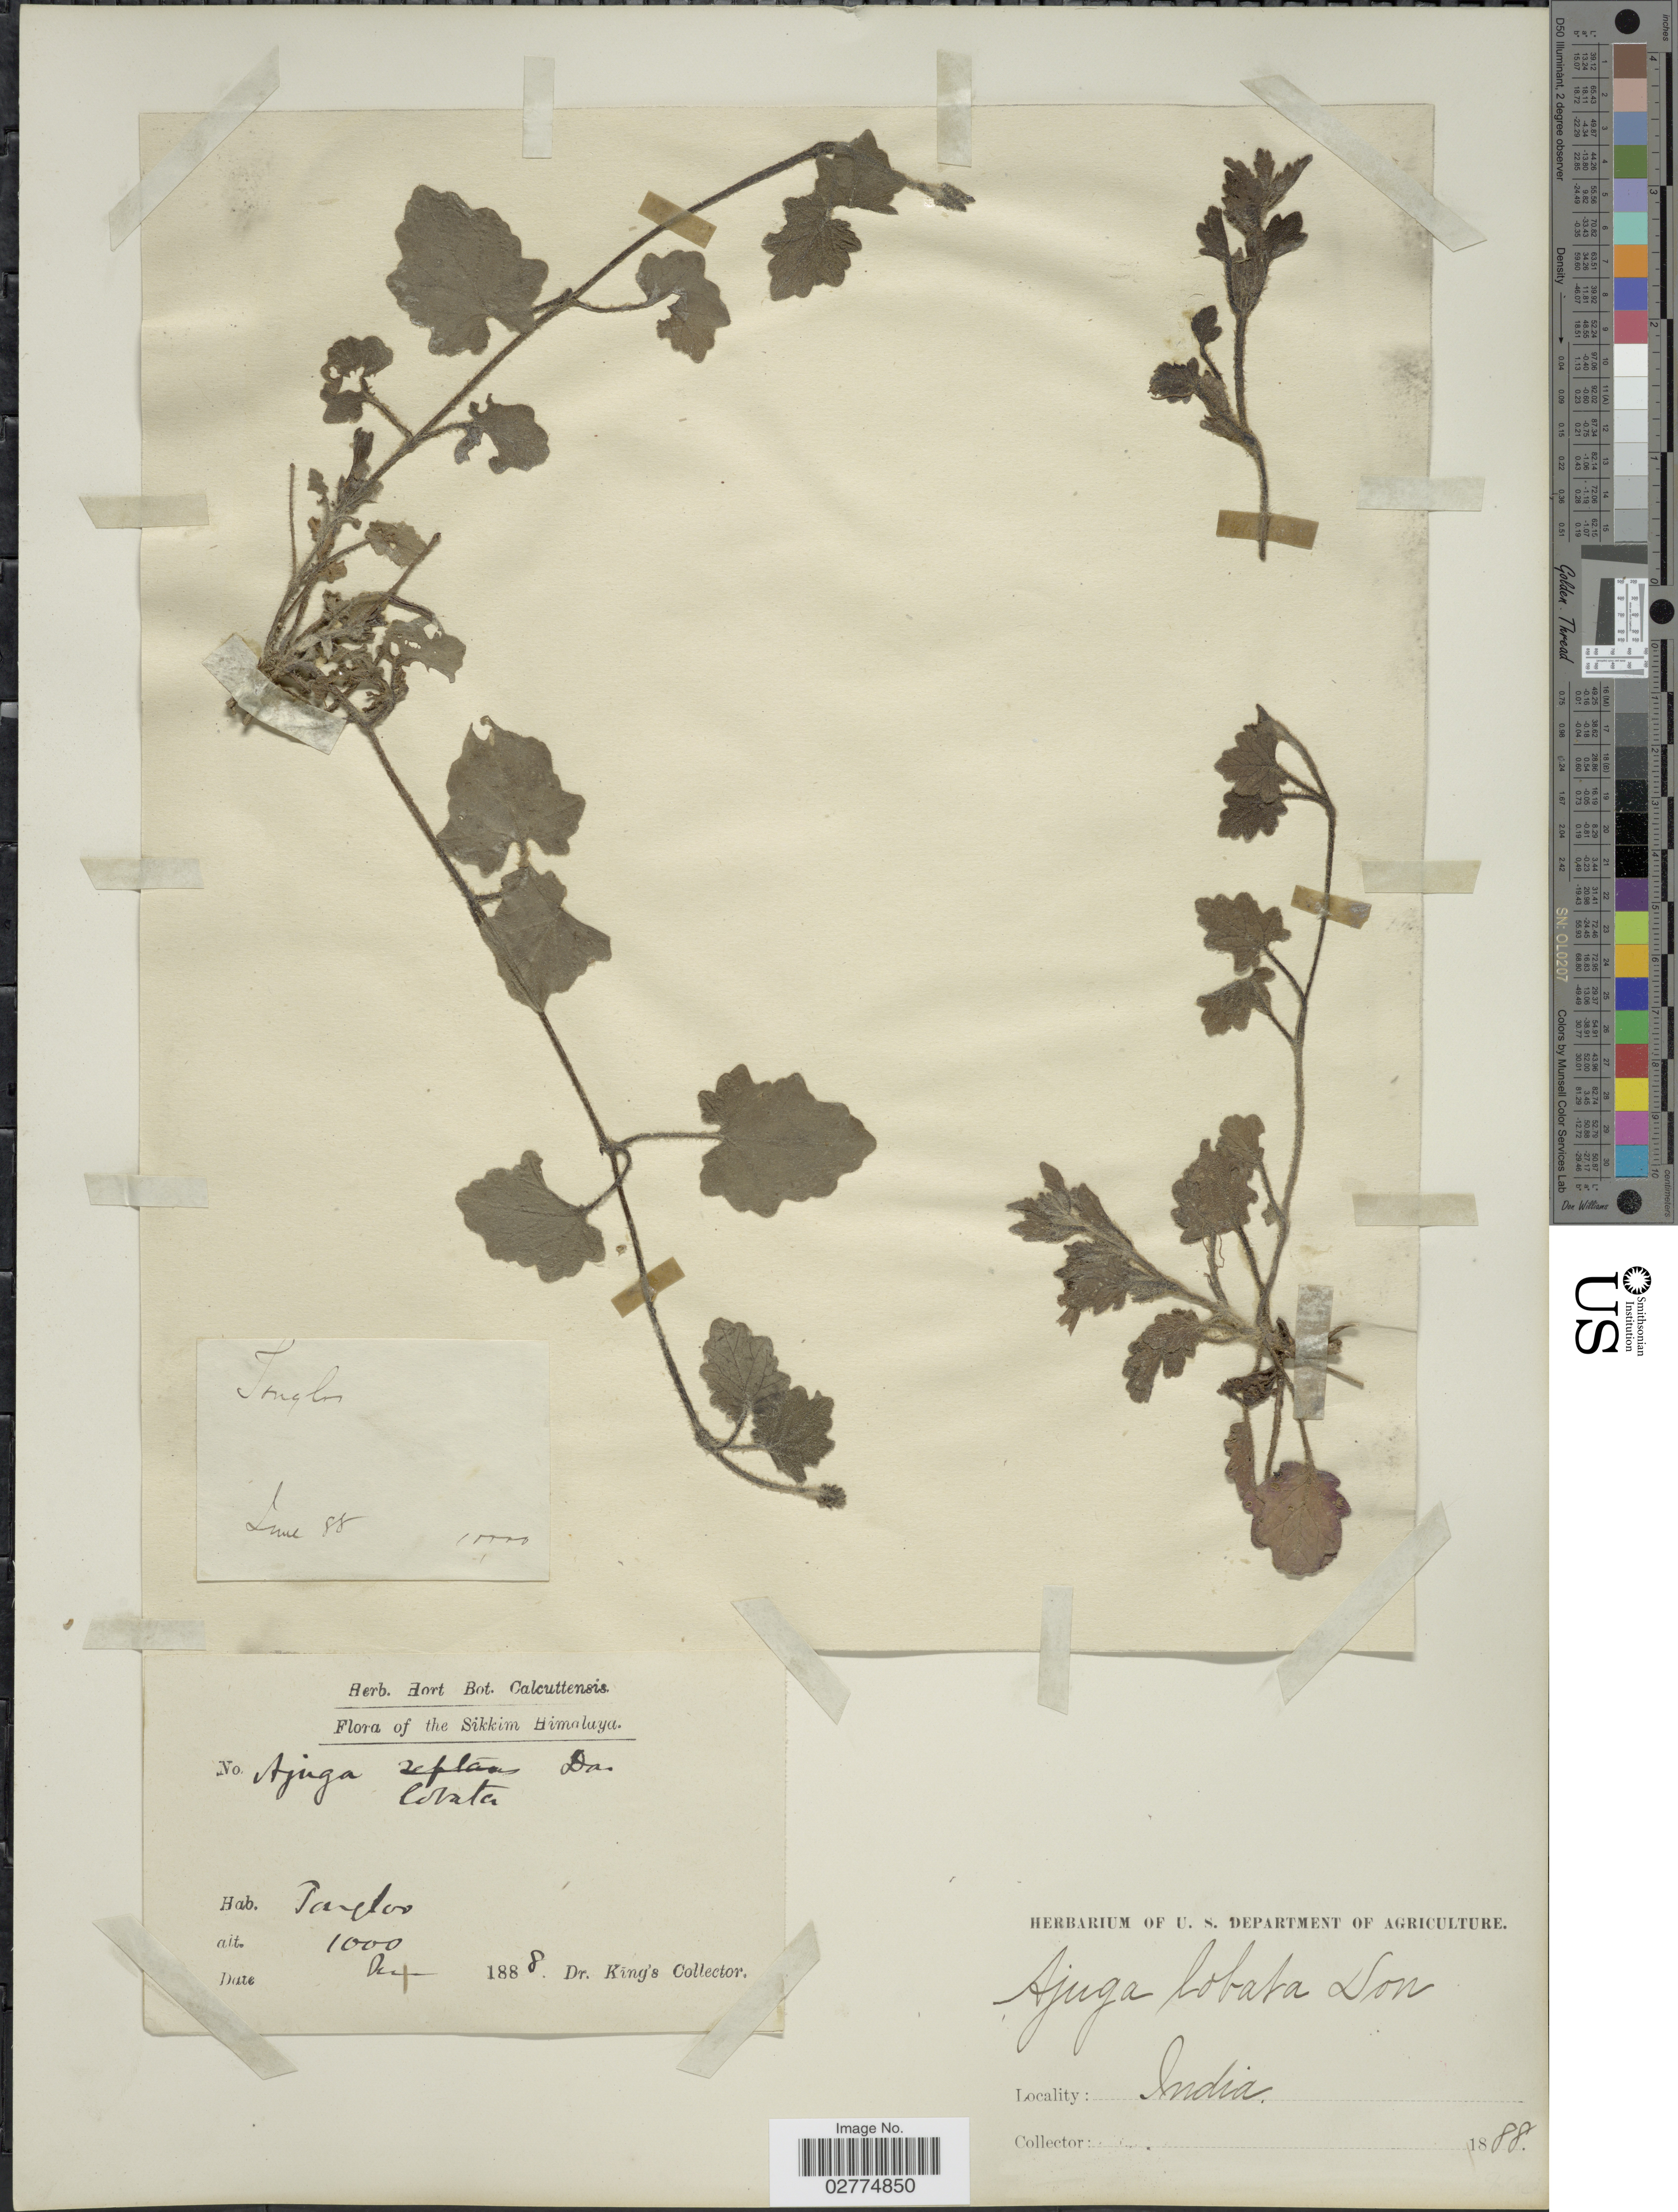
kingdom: Plantae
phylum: Tracheophyta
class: Magnoliopsida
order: Lamiales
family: Lamiaceae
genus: Ajuga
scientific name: Ajuga lobata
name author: D. Don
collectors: Dr. King's collector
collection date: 1888-12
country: India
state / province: Sikkim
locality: Sikkim Himalaya, Tandeo.